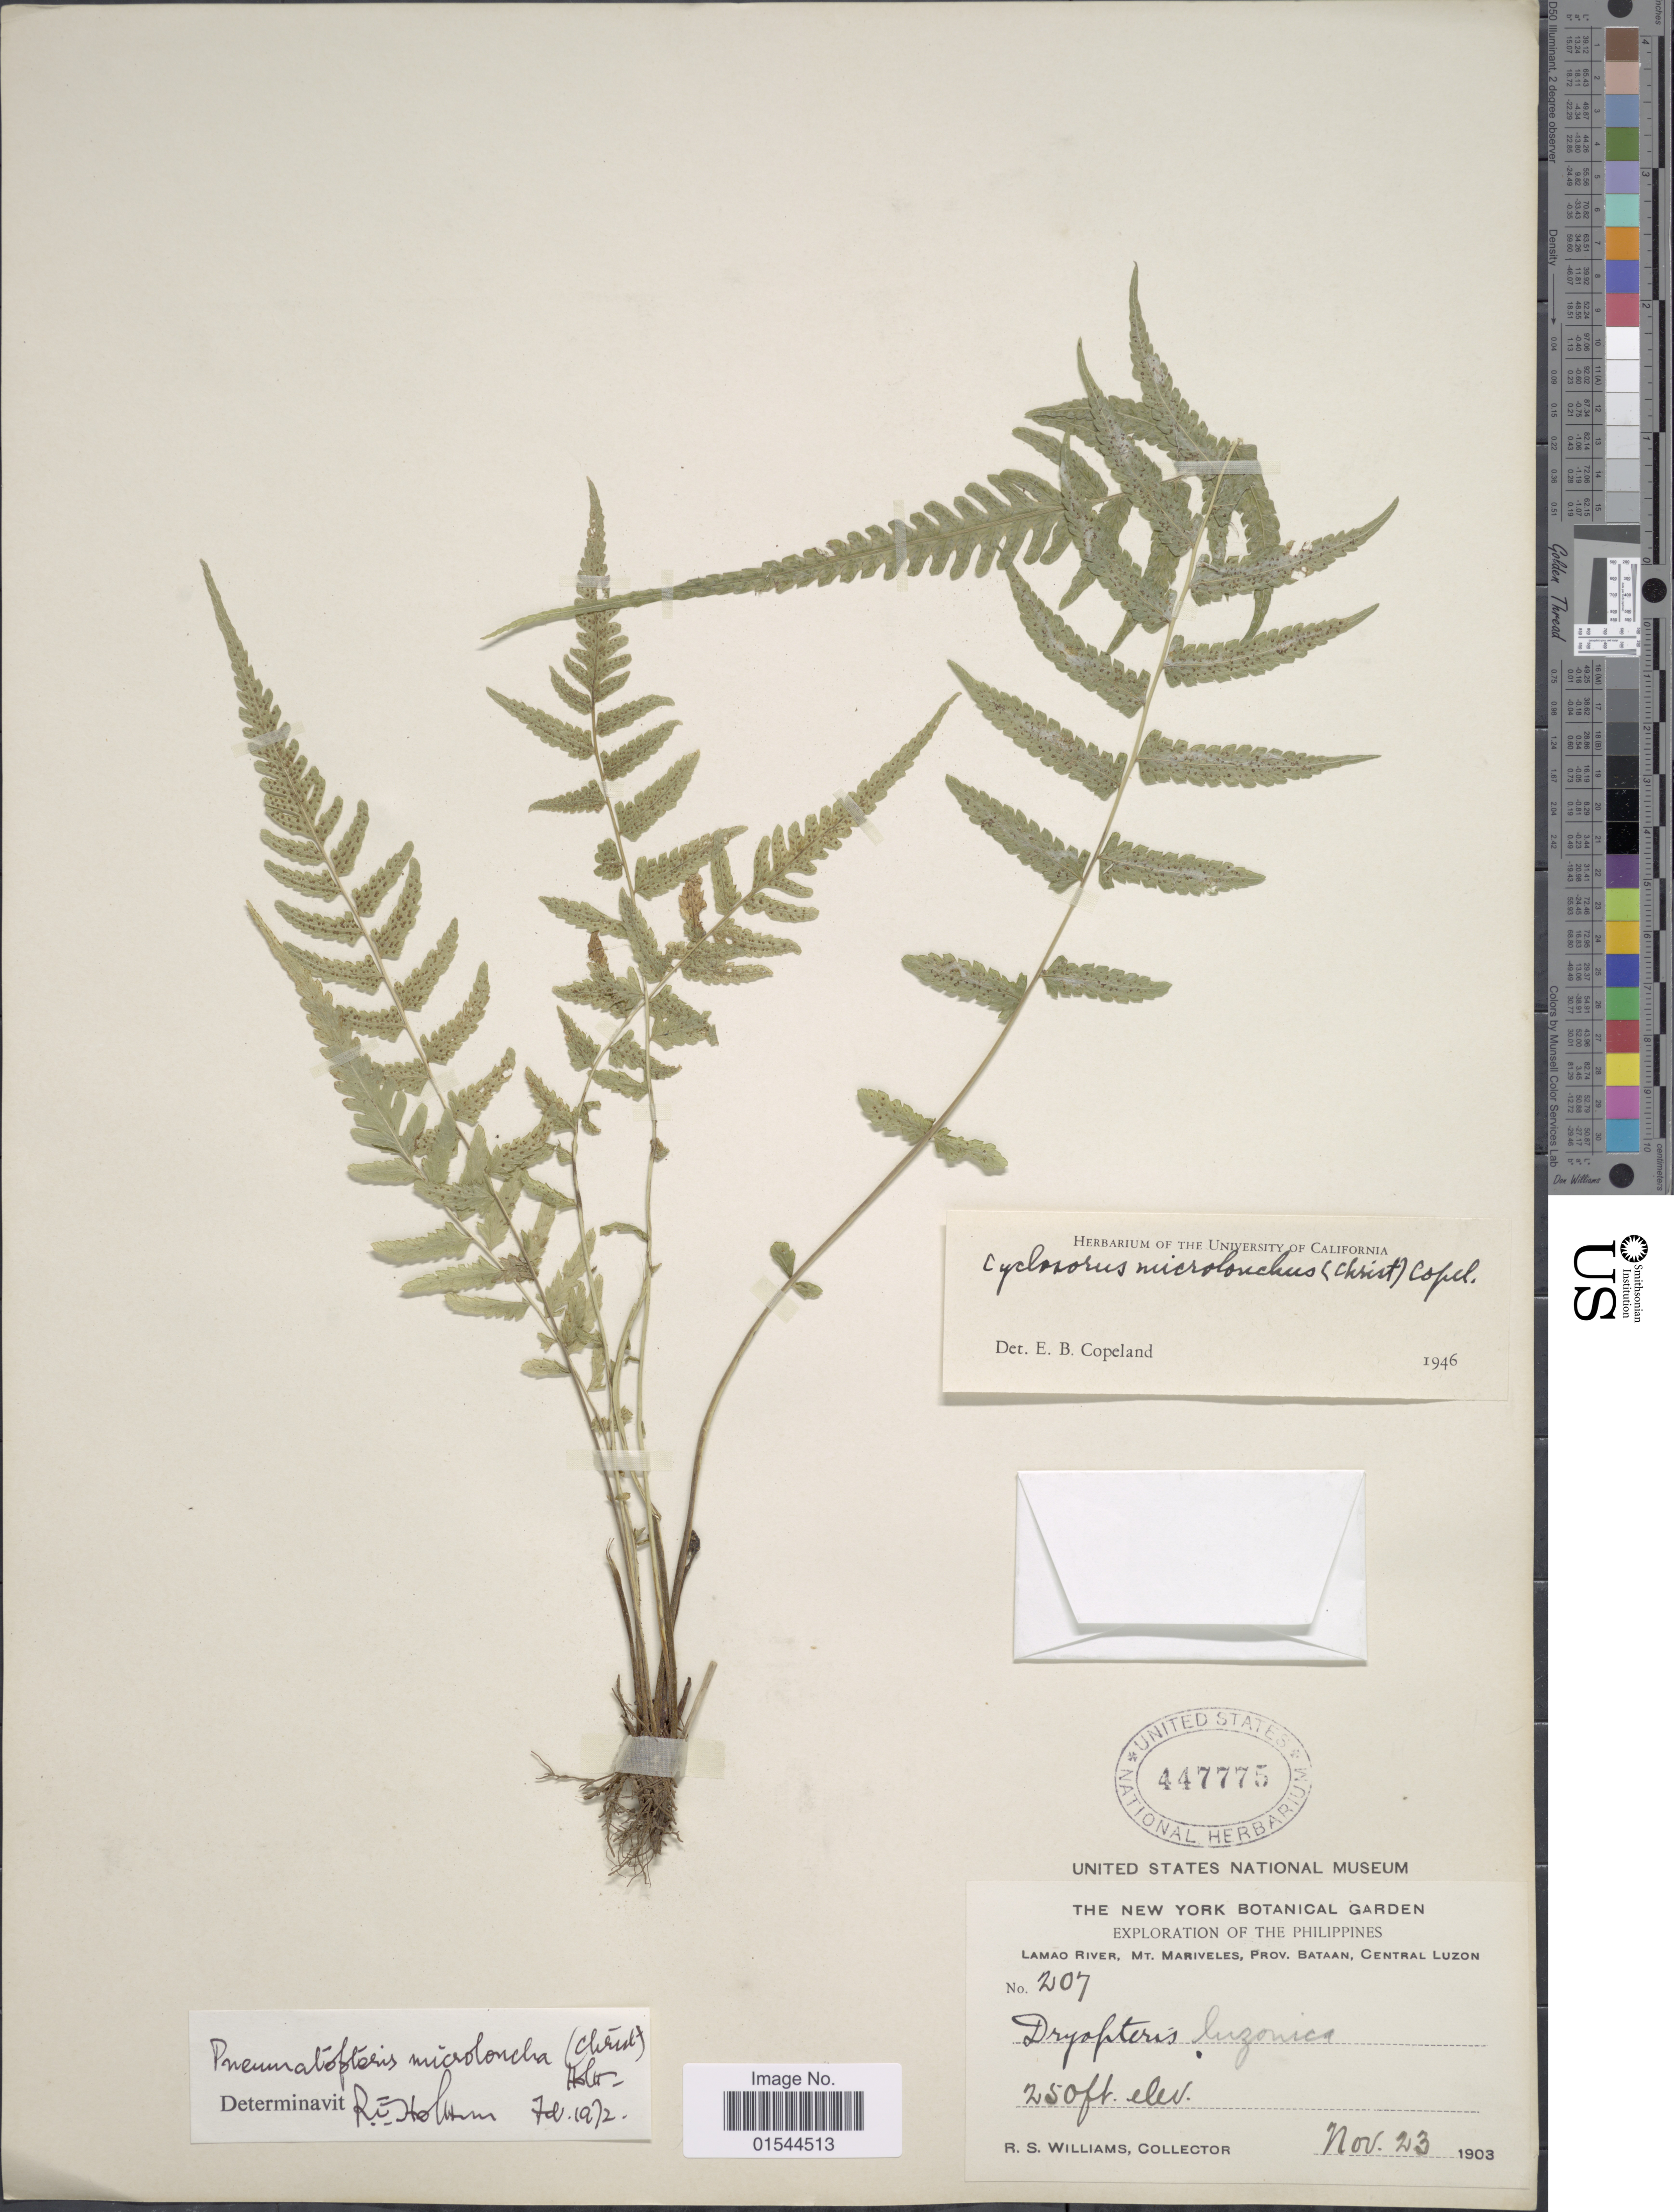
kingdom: Plantae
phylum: Tracheophyta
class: Polypodiopsida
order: Polypodiales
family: Thelypteridaceae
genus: Pneumatopteris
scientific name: Pneumatopteris microloncha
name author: (Christ) Holttum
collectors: R. S. Williams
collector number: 207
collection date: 1903-11-23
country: Philippines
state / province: Central Luzon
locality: Lamao River, Mt. Mariveles, prov. Bataan, Central Luzon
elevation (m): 76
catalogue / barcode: US 447775